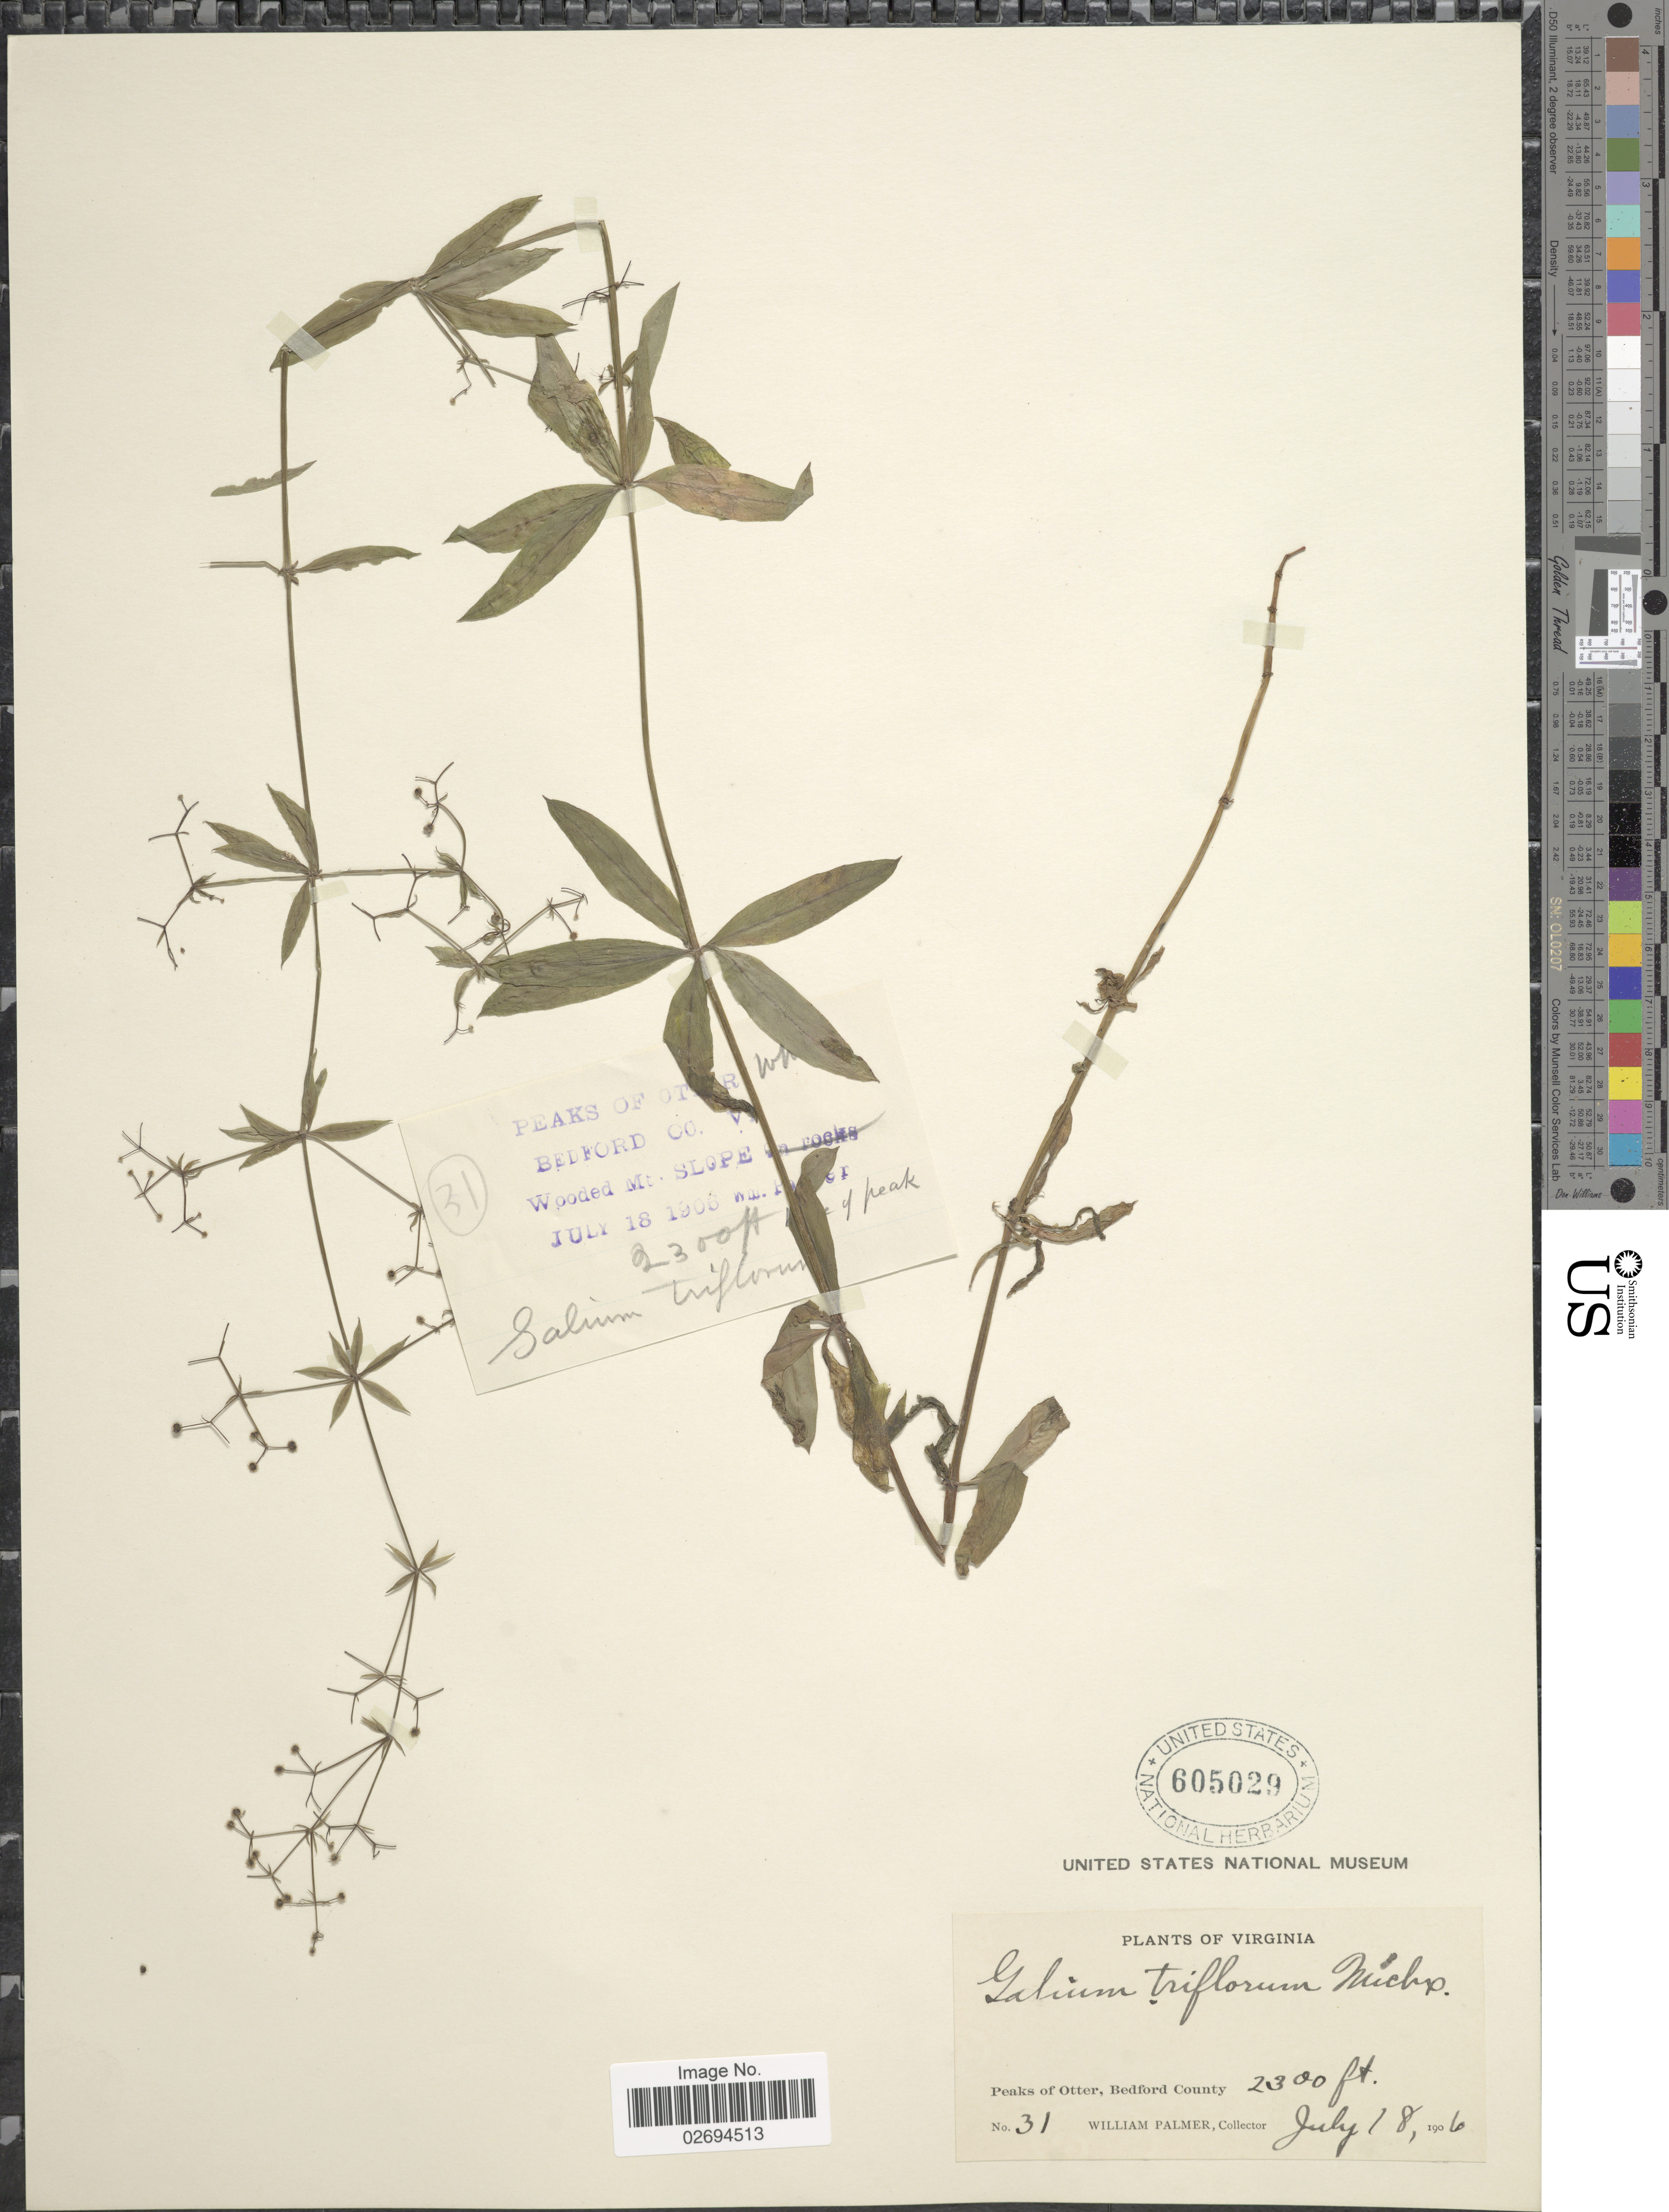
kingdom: Plantae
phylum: Tracheophyta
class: Magnoliopsida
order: Gentianales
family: Rubiaceae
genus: Galium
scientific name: Galium triflorum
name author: Michx.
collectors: W. Palmer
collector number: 31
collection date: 1906-07-18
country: United States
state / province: Virginia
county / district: Bedford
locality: Peaks of Otter, Bedford County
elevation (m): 701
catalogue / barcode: US 605029